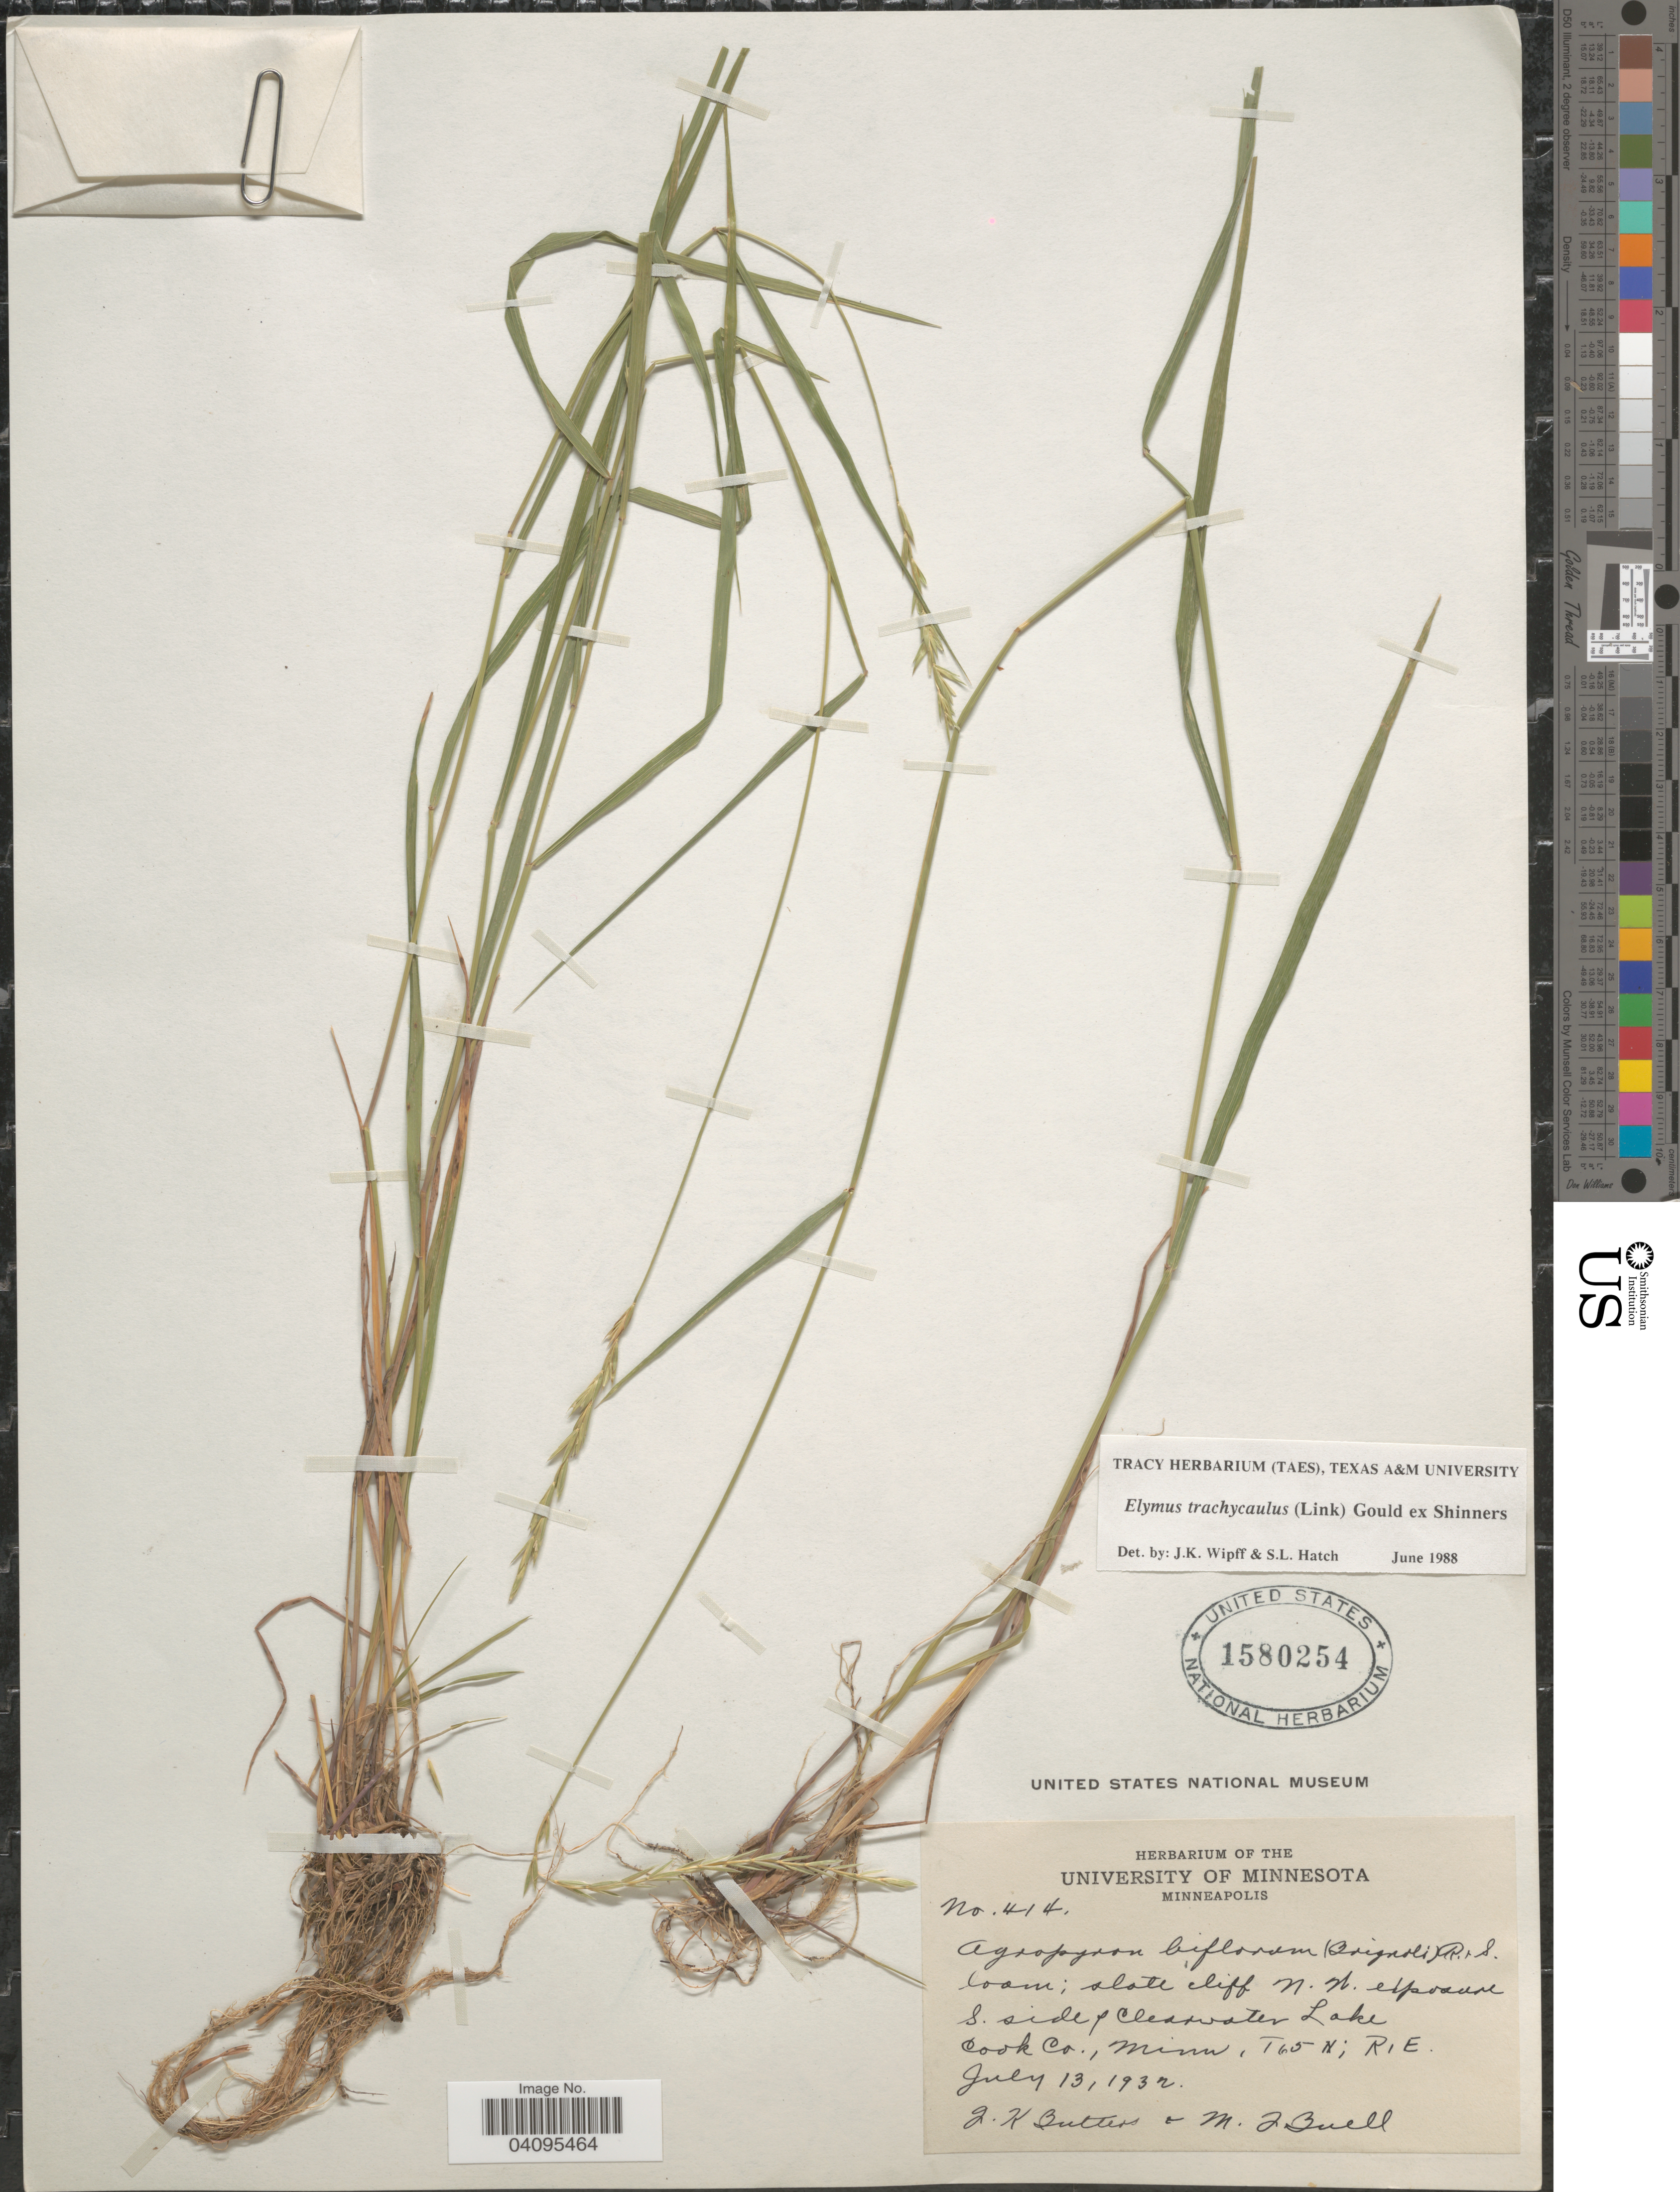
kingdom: Plantae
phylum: Tracheophyta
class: Liliopsida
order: Poales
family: Poaceae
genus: Elymus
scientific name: Elymus trachycaulus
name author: (Link) Gould ex Shinners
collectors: J. Butters & M. Buell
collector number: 414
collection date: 1932-07-13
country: United States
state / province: Minnesota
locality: Slate cliff N. W. exposure S. side of Clearwater Lake Cook Co. T65N; R1E.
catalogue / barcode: US 1580254